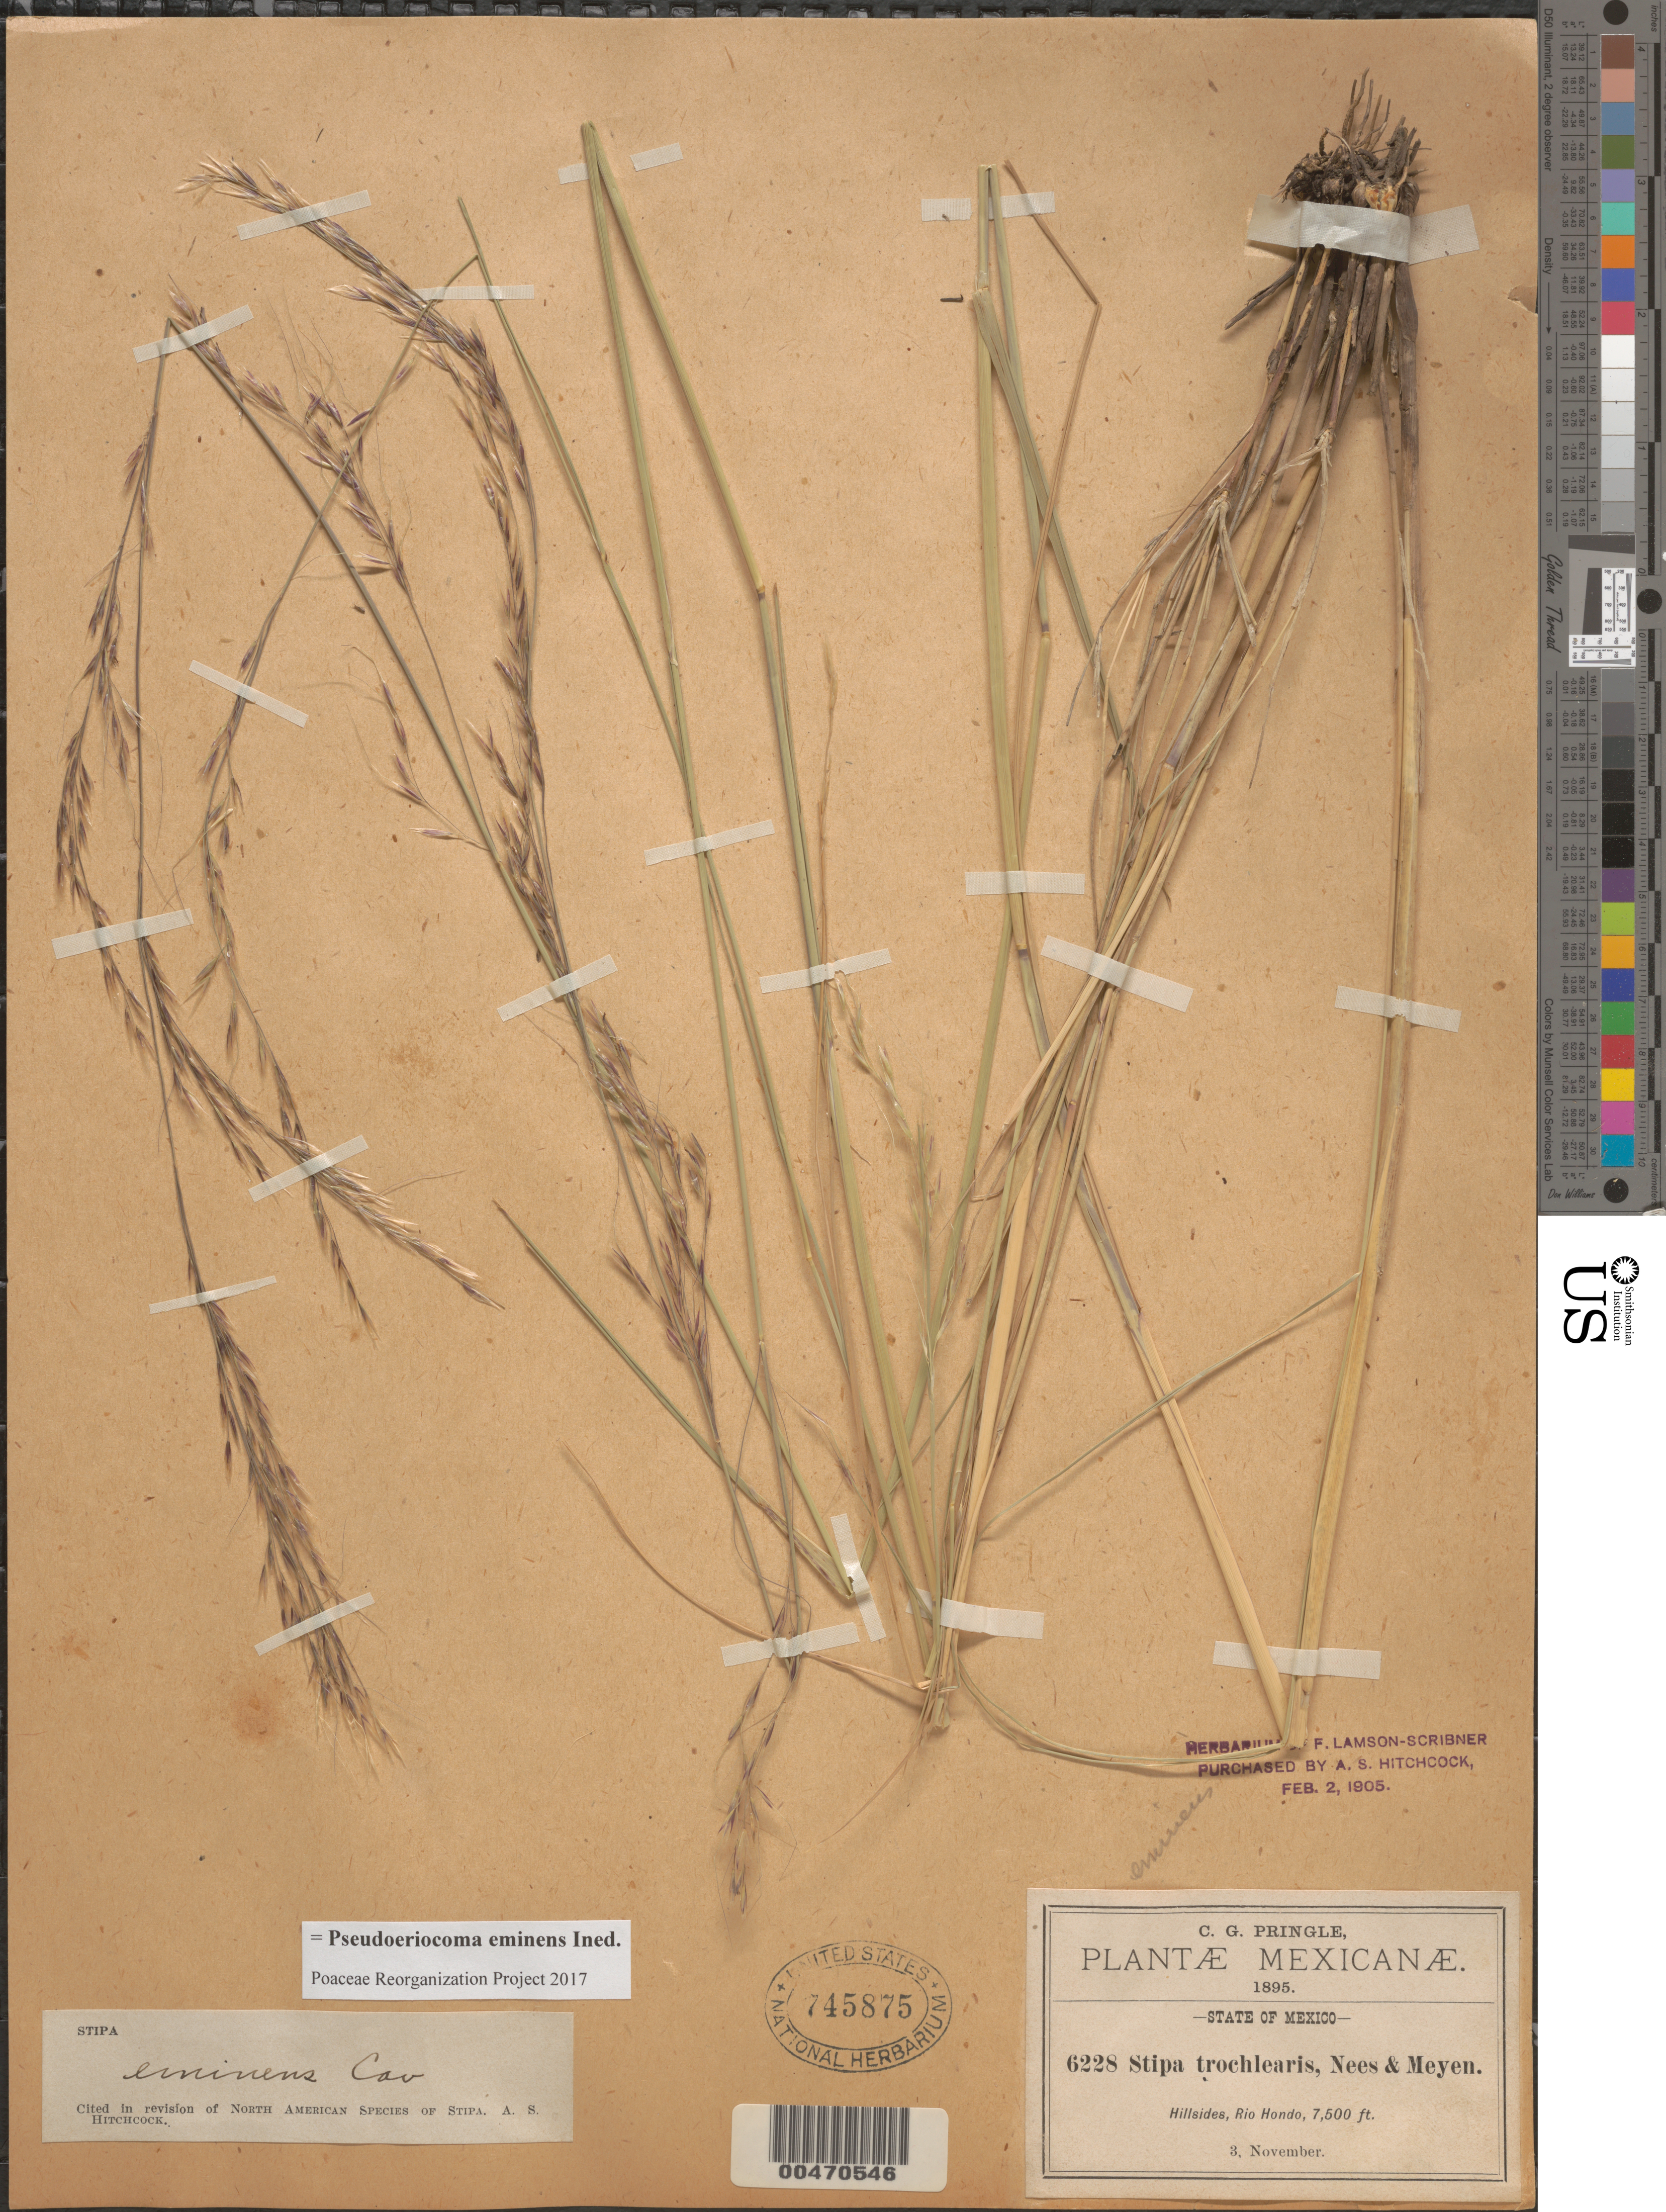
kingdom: Plantae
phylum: Tracheophyta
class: Liliopsida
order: Poales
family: Poaceae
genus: Pseudoeriocoma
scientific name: Pseudoeriocoma eminens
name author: (Cav.) Romasch.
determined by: Poaceae Reorganization Project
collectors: C. G. Pringle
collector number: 6228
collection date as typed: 3 Nov 1895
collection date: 1895-11-03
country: Mexico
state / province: México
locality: Rio Hondo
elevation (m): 2286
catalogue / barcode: US 745875